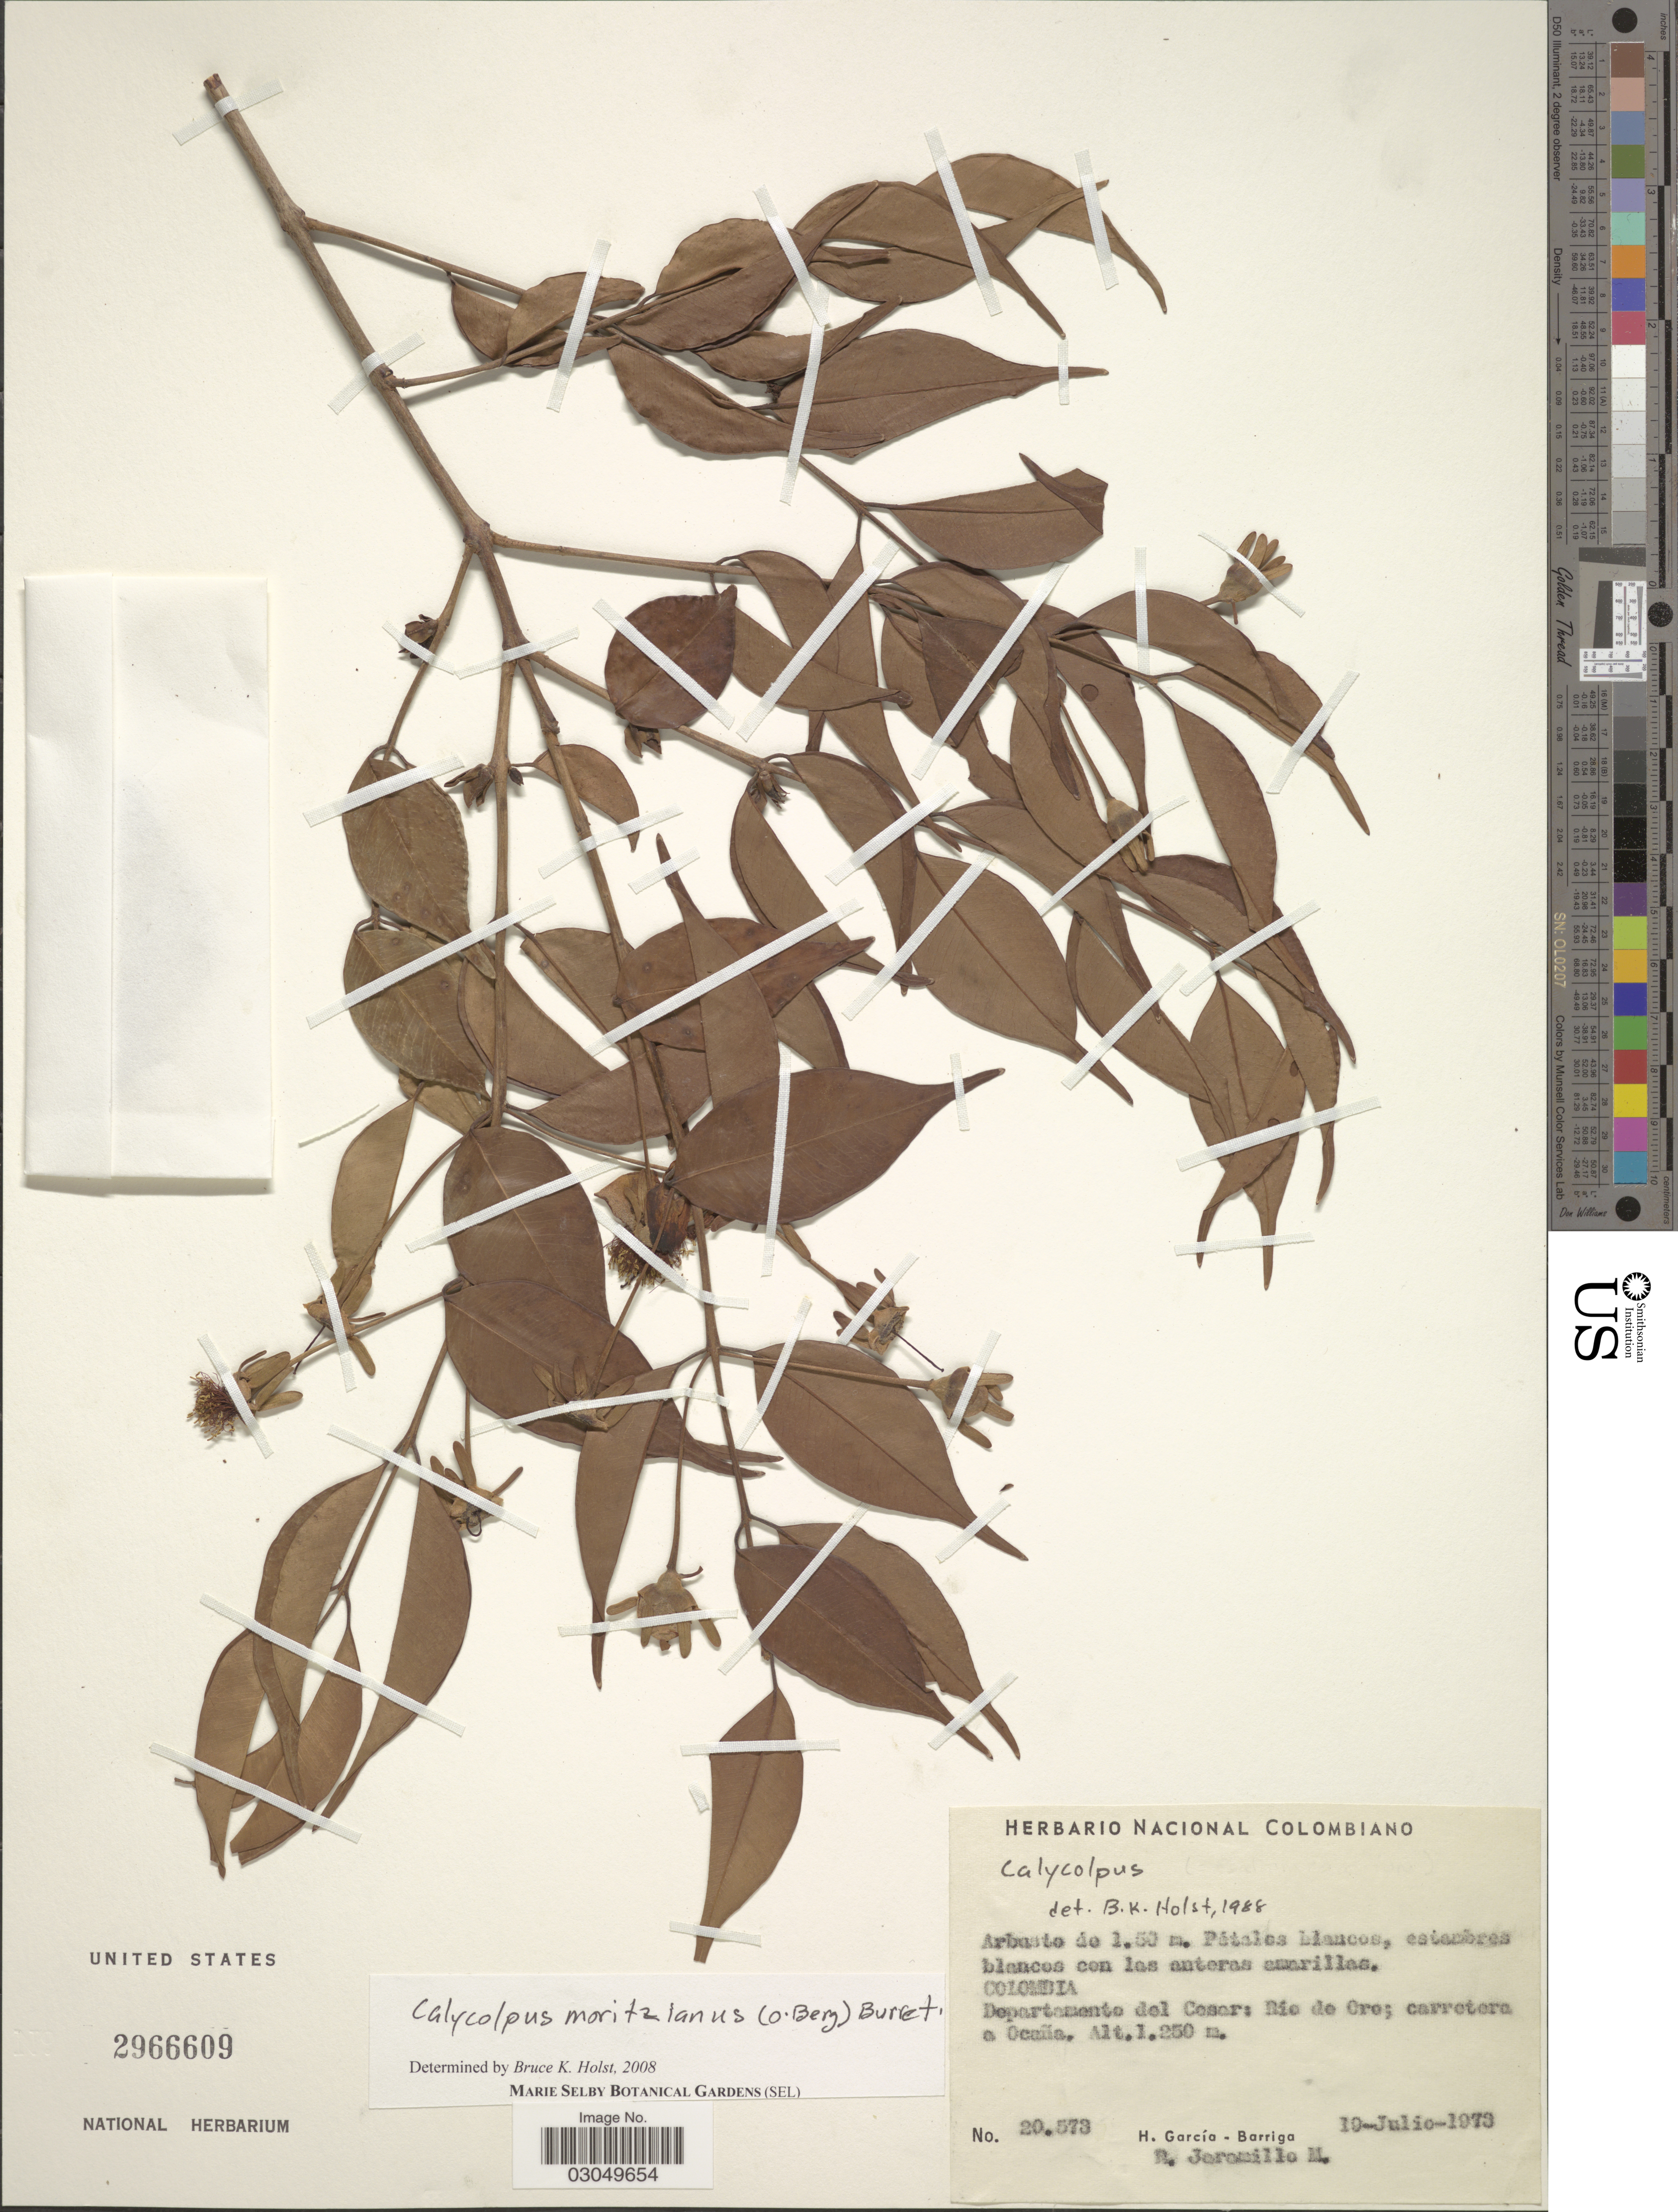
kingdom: Plantae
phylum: Tracheophyta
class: Magnoliopsida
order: Myrtales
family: Myrtaceae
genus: Calycolpus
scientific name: Calycolpus moritzianus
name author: (O. Berg) Burret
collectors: H. García Barriga & R. Jaramillo M.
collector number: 20573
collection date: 1978-07-10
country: Colombia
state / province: Cesar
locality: Departamento del Cesar: Rio de Oro; carretera a Ocaña.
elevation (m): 1250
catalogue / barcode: US 2966609